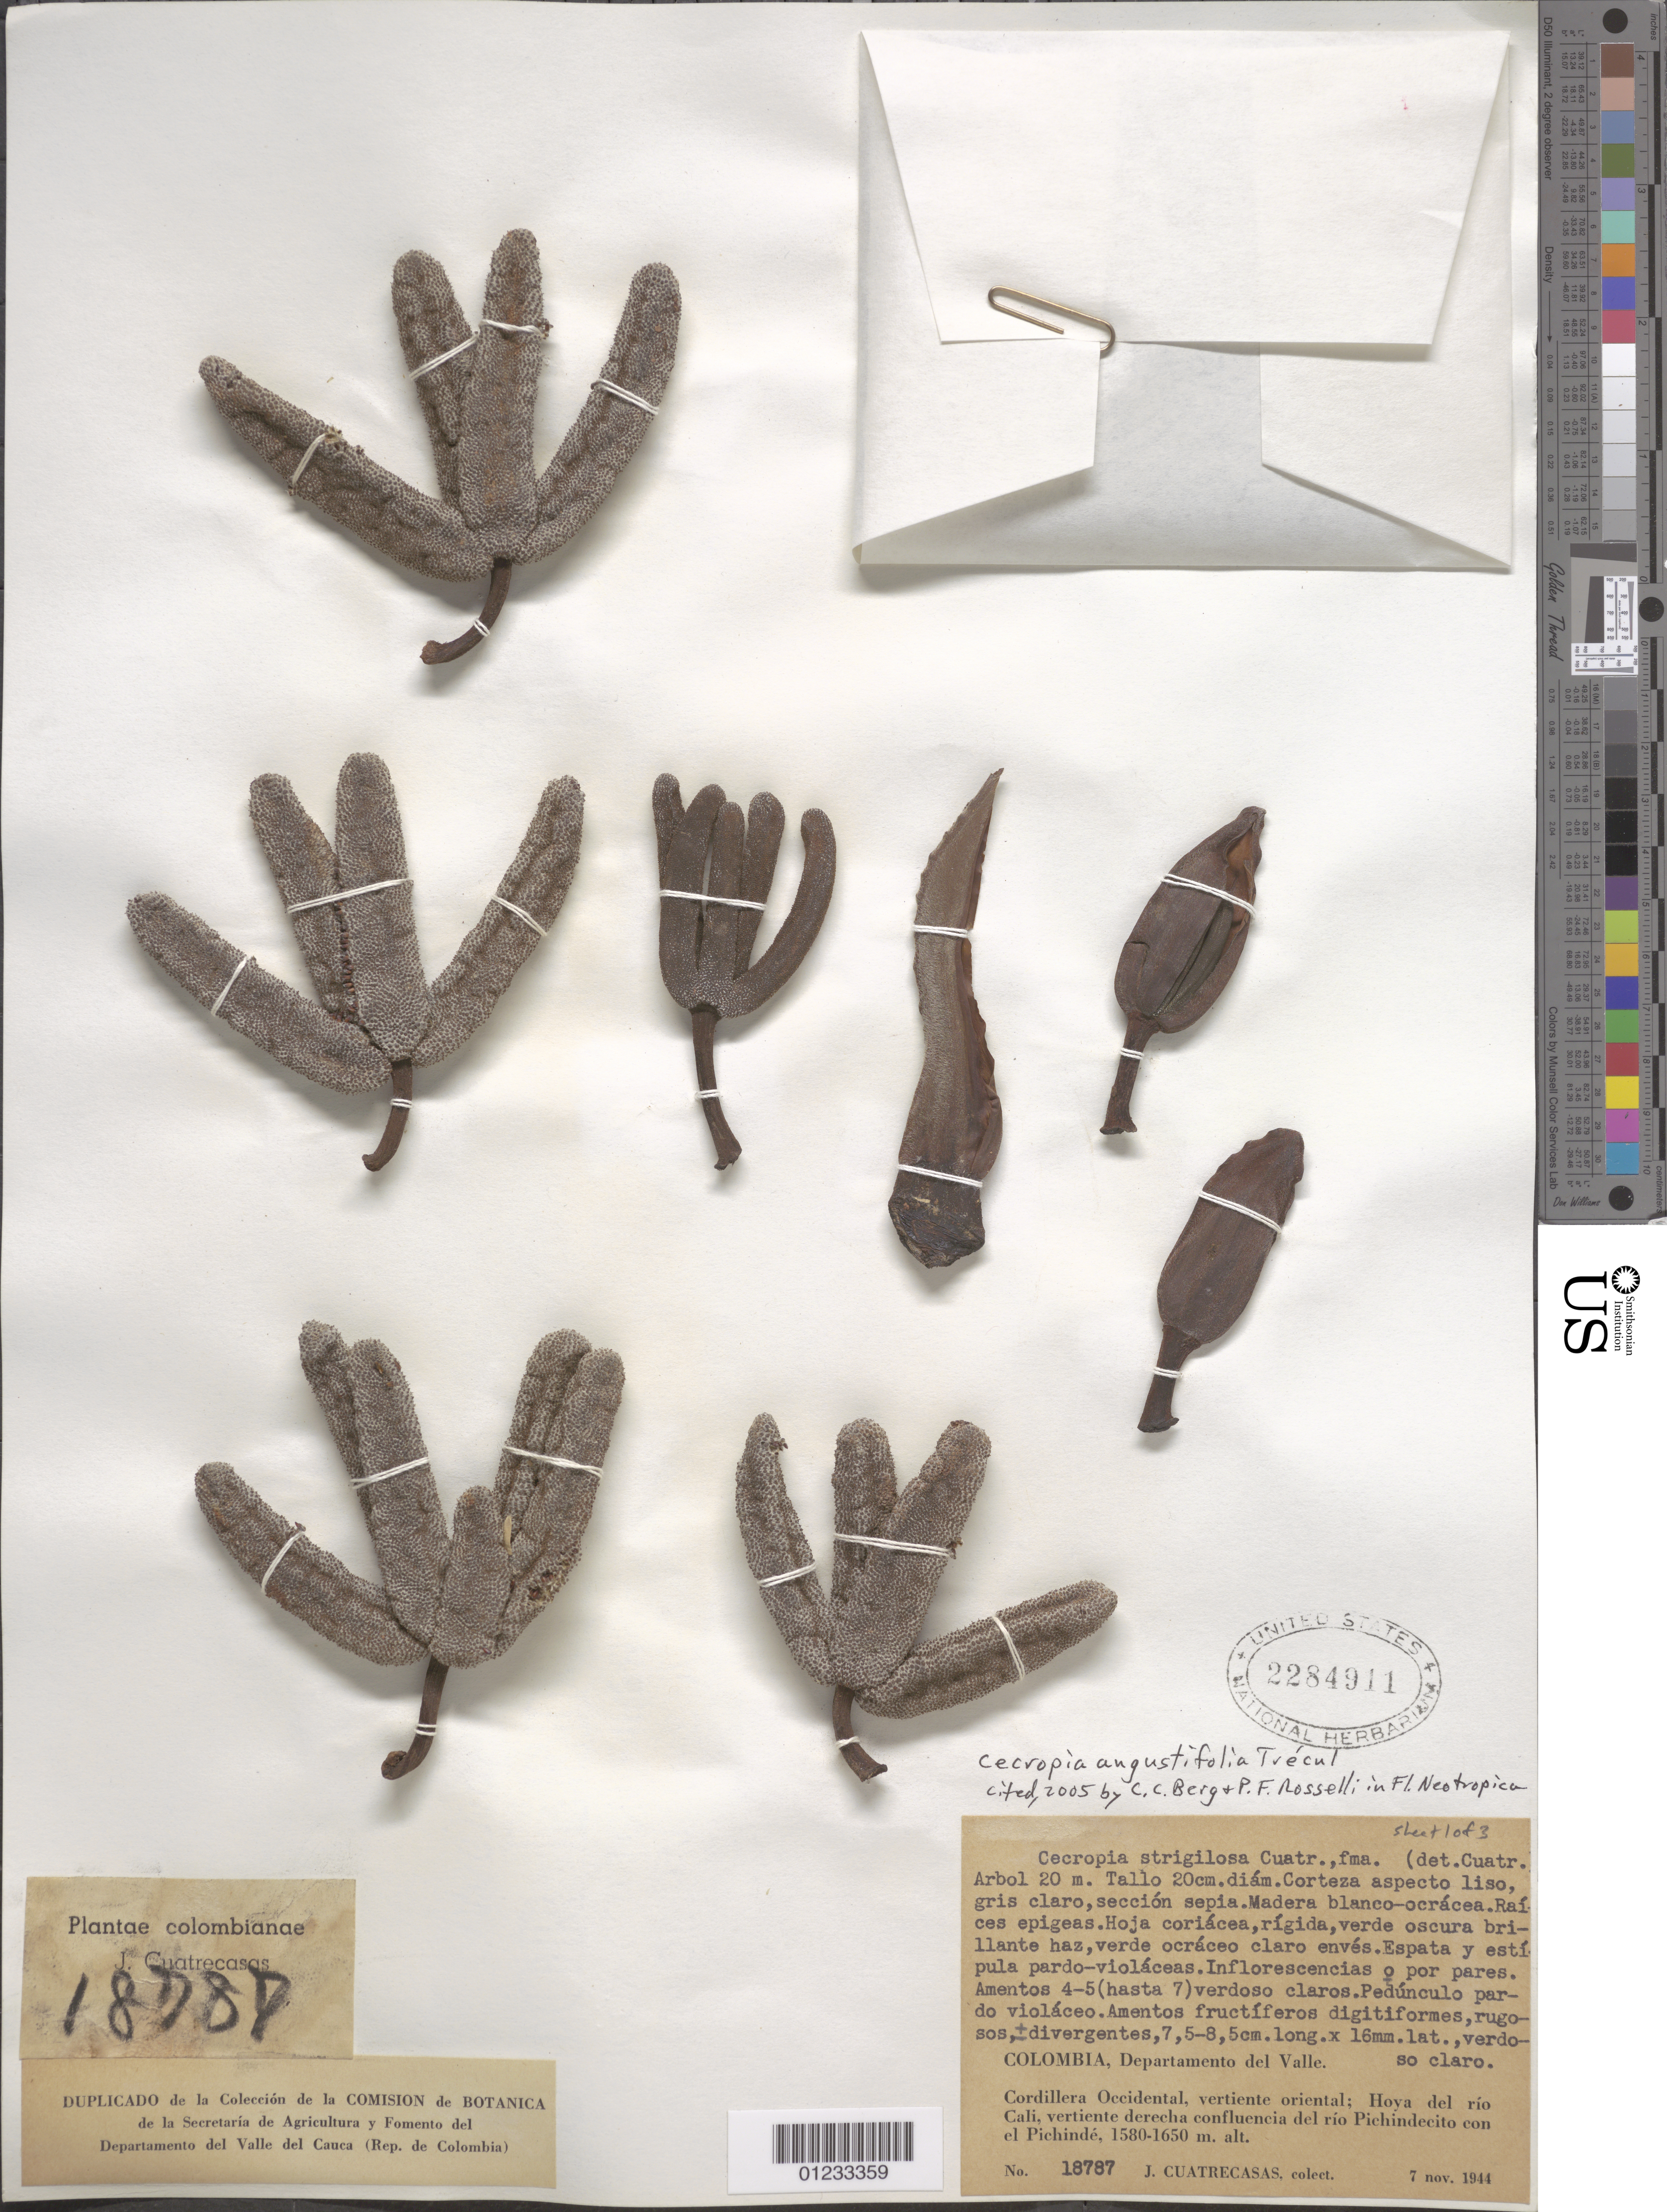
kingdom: Plantae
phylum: Tracheophyta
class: Magnoliopsida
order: Rosales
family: Urticaceae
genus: Cecropia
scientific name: Cecropia angustifolia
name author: Trécul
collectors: J. Cuatrecasas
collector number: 18787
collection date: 1944-11-07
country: Colombia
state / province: Valle del Cauca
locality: Hoya del río Cali, vertiente derecha confluencia del río Pichindecito con el Pichindé.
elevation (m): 1580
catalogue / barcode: US 2284911